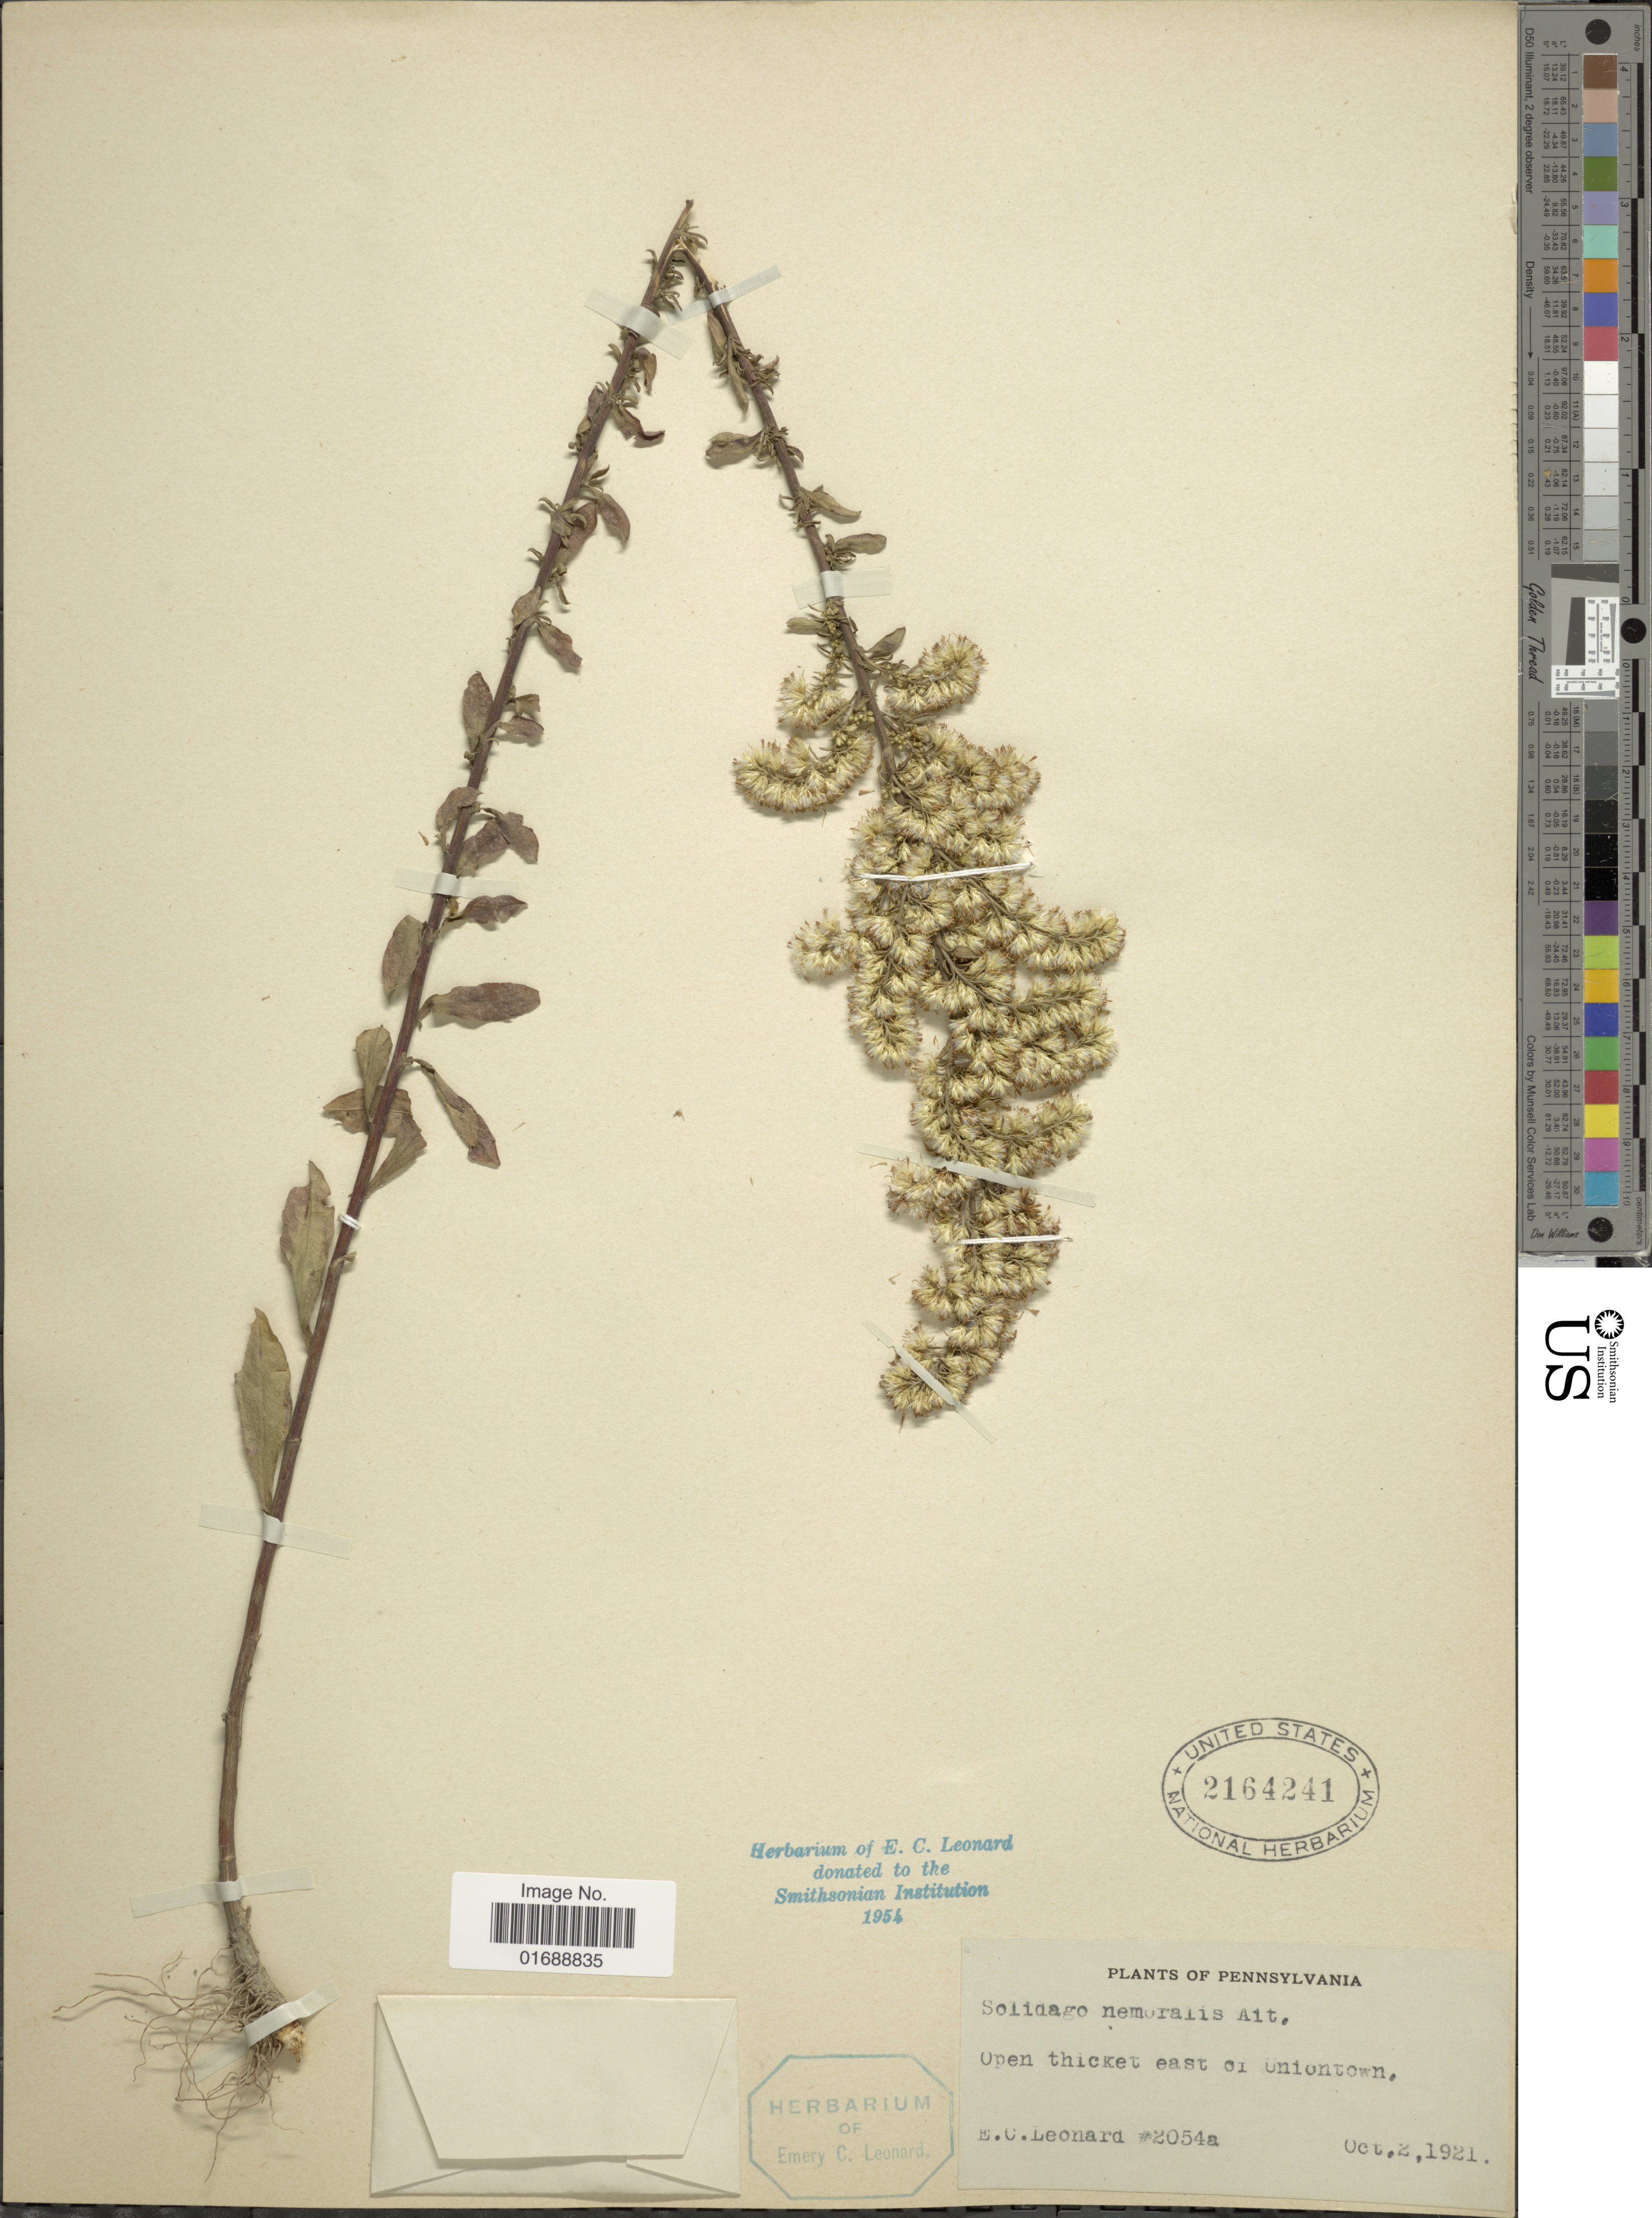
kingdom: Plantae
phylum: Tracheophyta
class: Magnoliopsida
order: Asterales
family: Asteraceae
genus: Solidago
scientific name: Solidago nemoralis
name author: Aiton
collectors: E. C. Leonard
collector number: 2054a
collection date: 1921-10-02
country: United States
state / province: Pennsylvania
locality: Open thicket east of Uniontown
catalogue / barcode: US 2164241